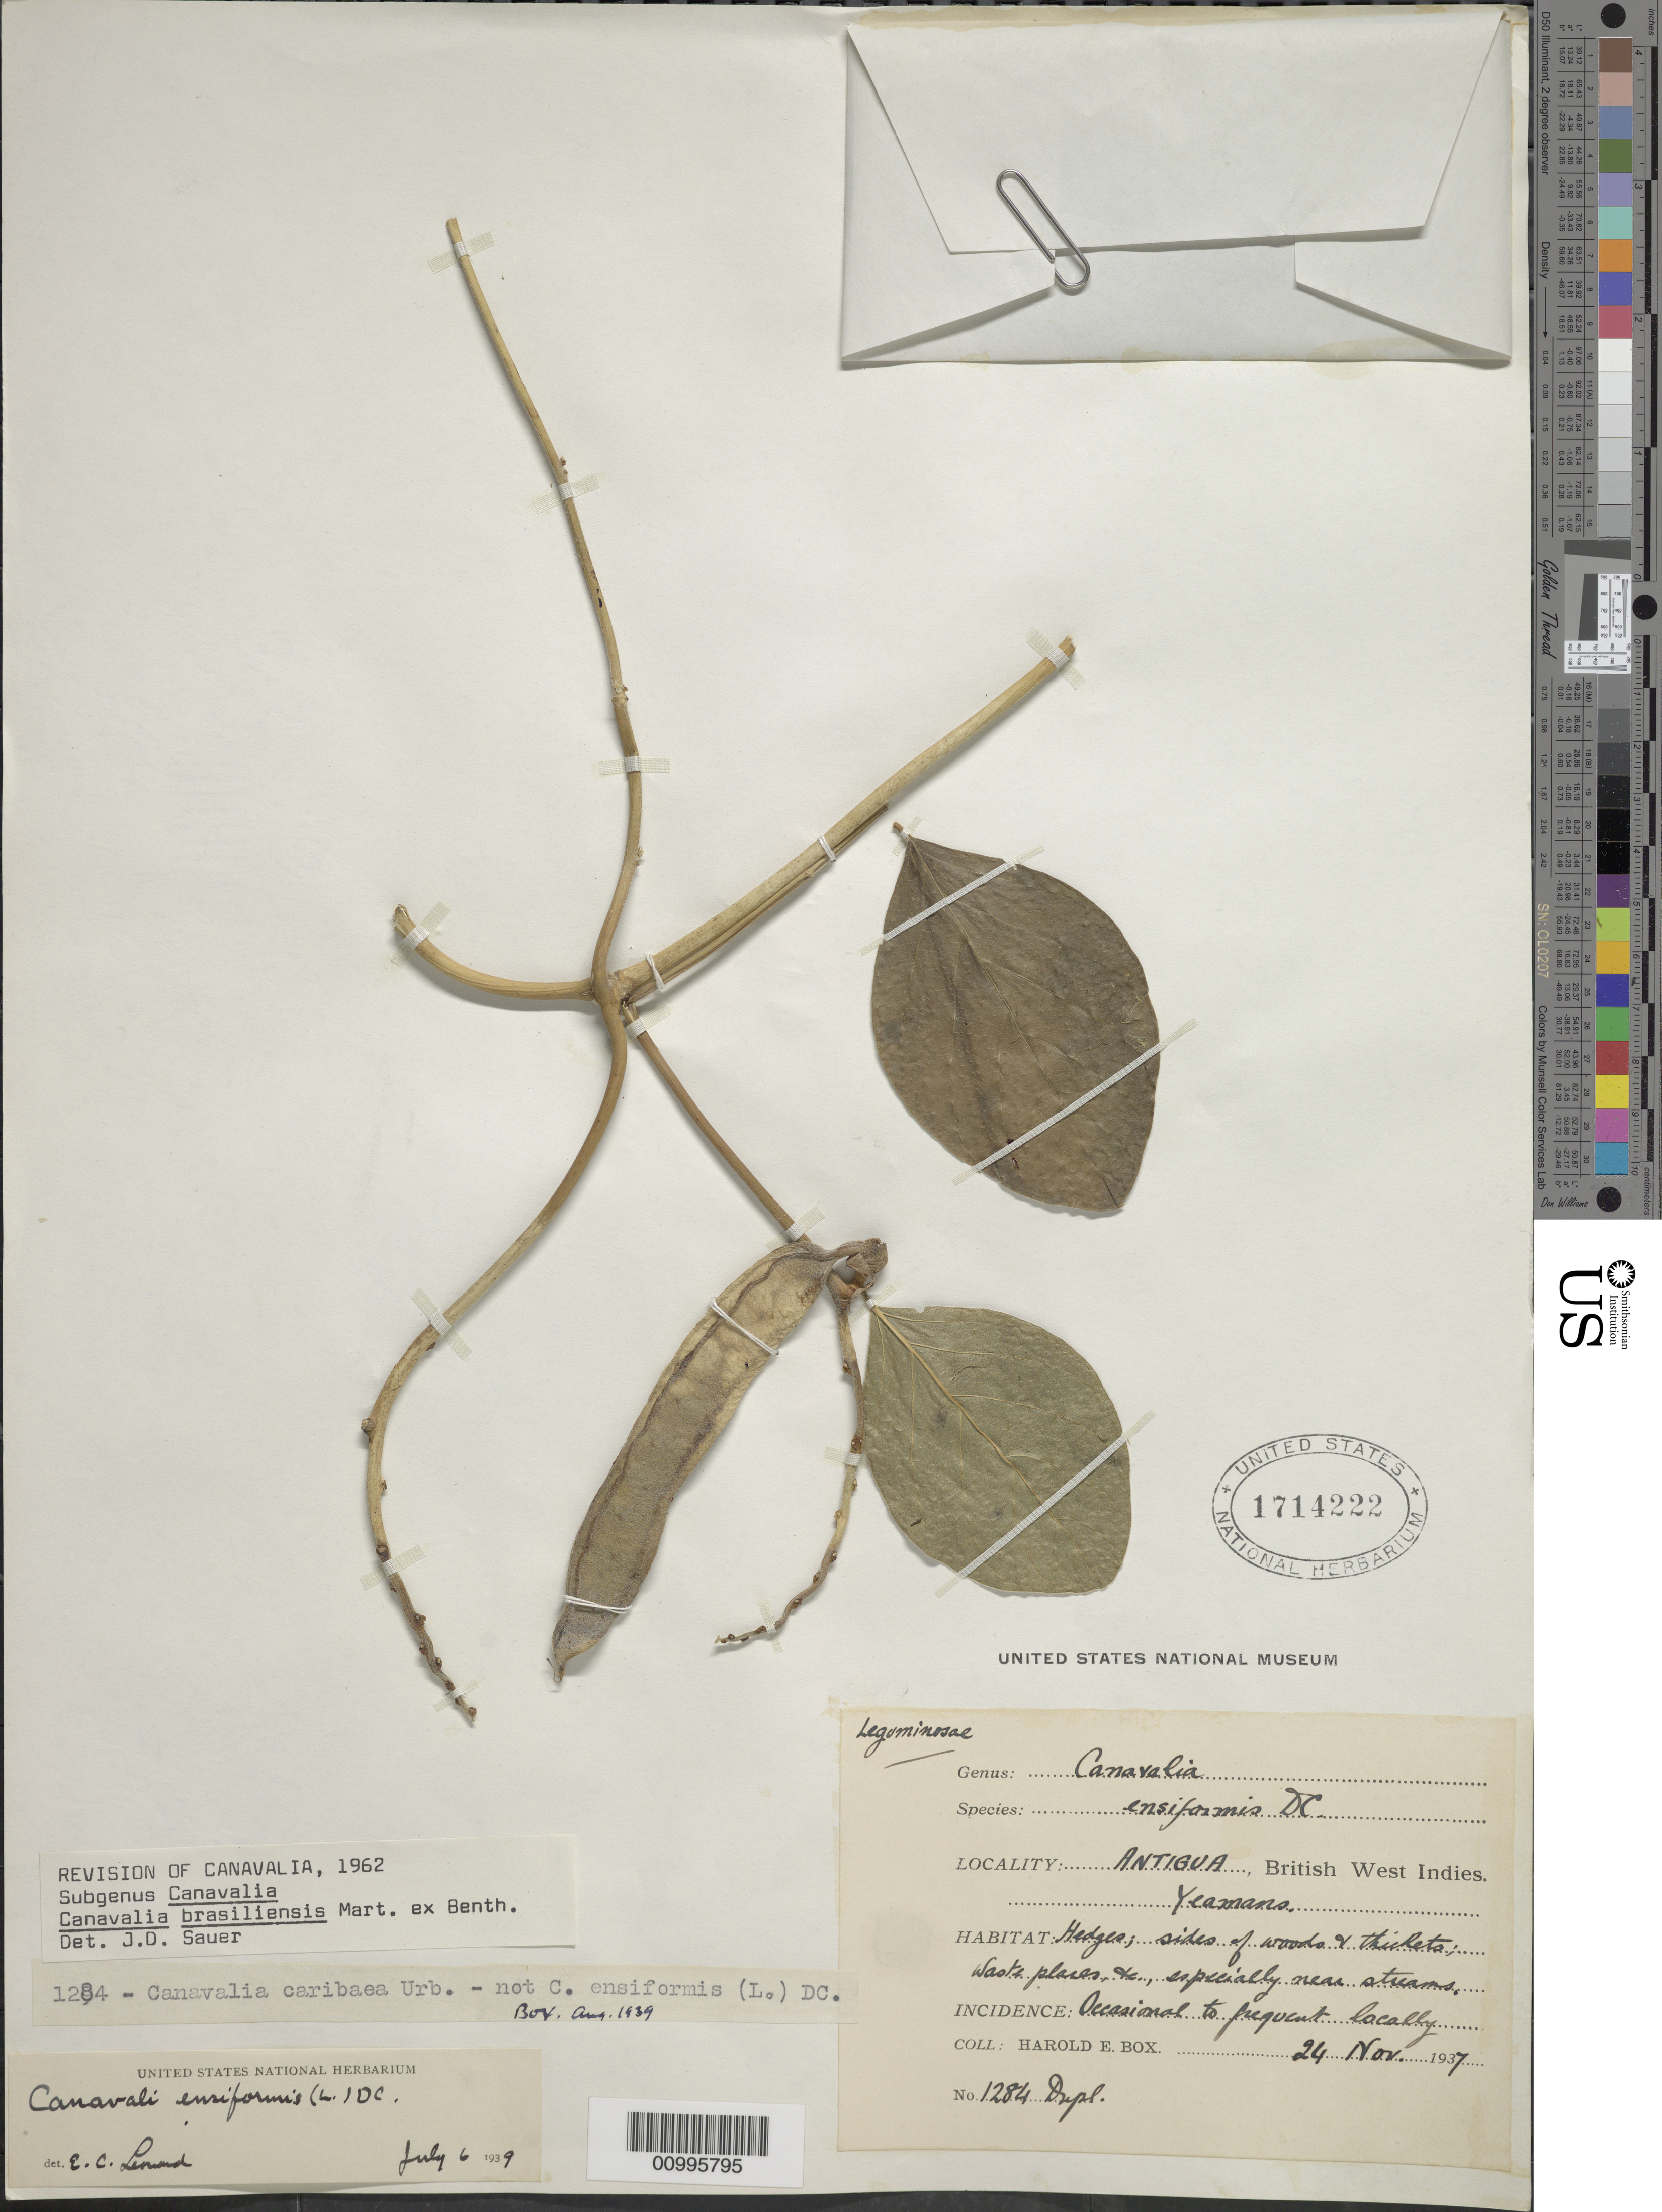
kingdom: Plantae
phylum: Tracheophyta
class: Magnoliopsida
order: Fabales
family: Fabaceae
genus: Canavalia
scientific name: Canavalia brasiliensis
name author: Mart. ex Benth.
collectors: H. E. Box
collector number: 1284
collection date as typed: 24 Nov 1937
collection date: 1937-11-24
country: Antigua and Barbuda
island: Antigua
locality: Yeamans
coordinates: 0 N, 0 E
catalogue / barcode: US 1714222